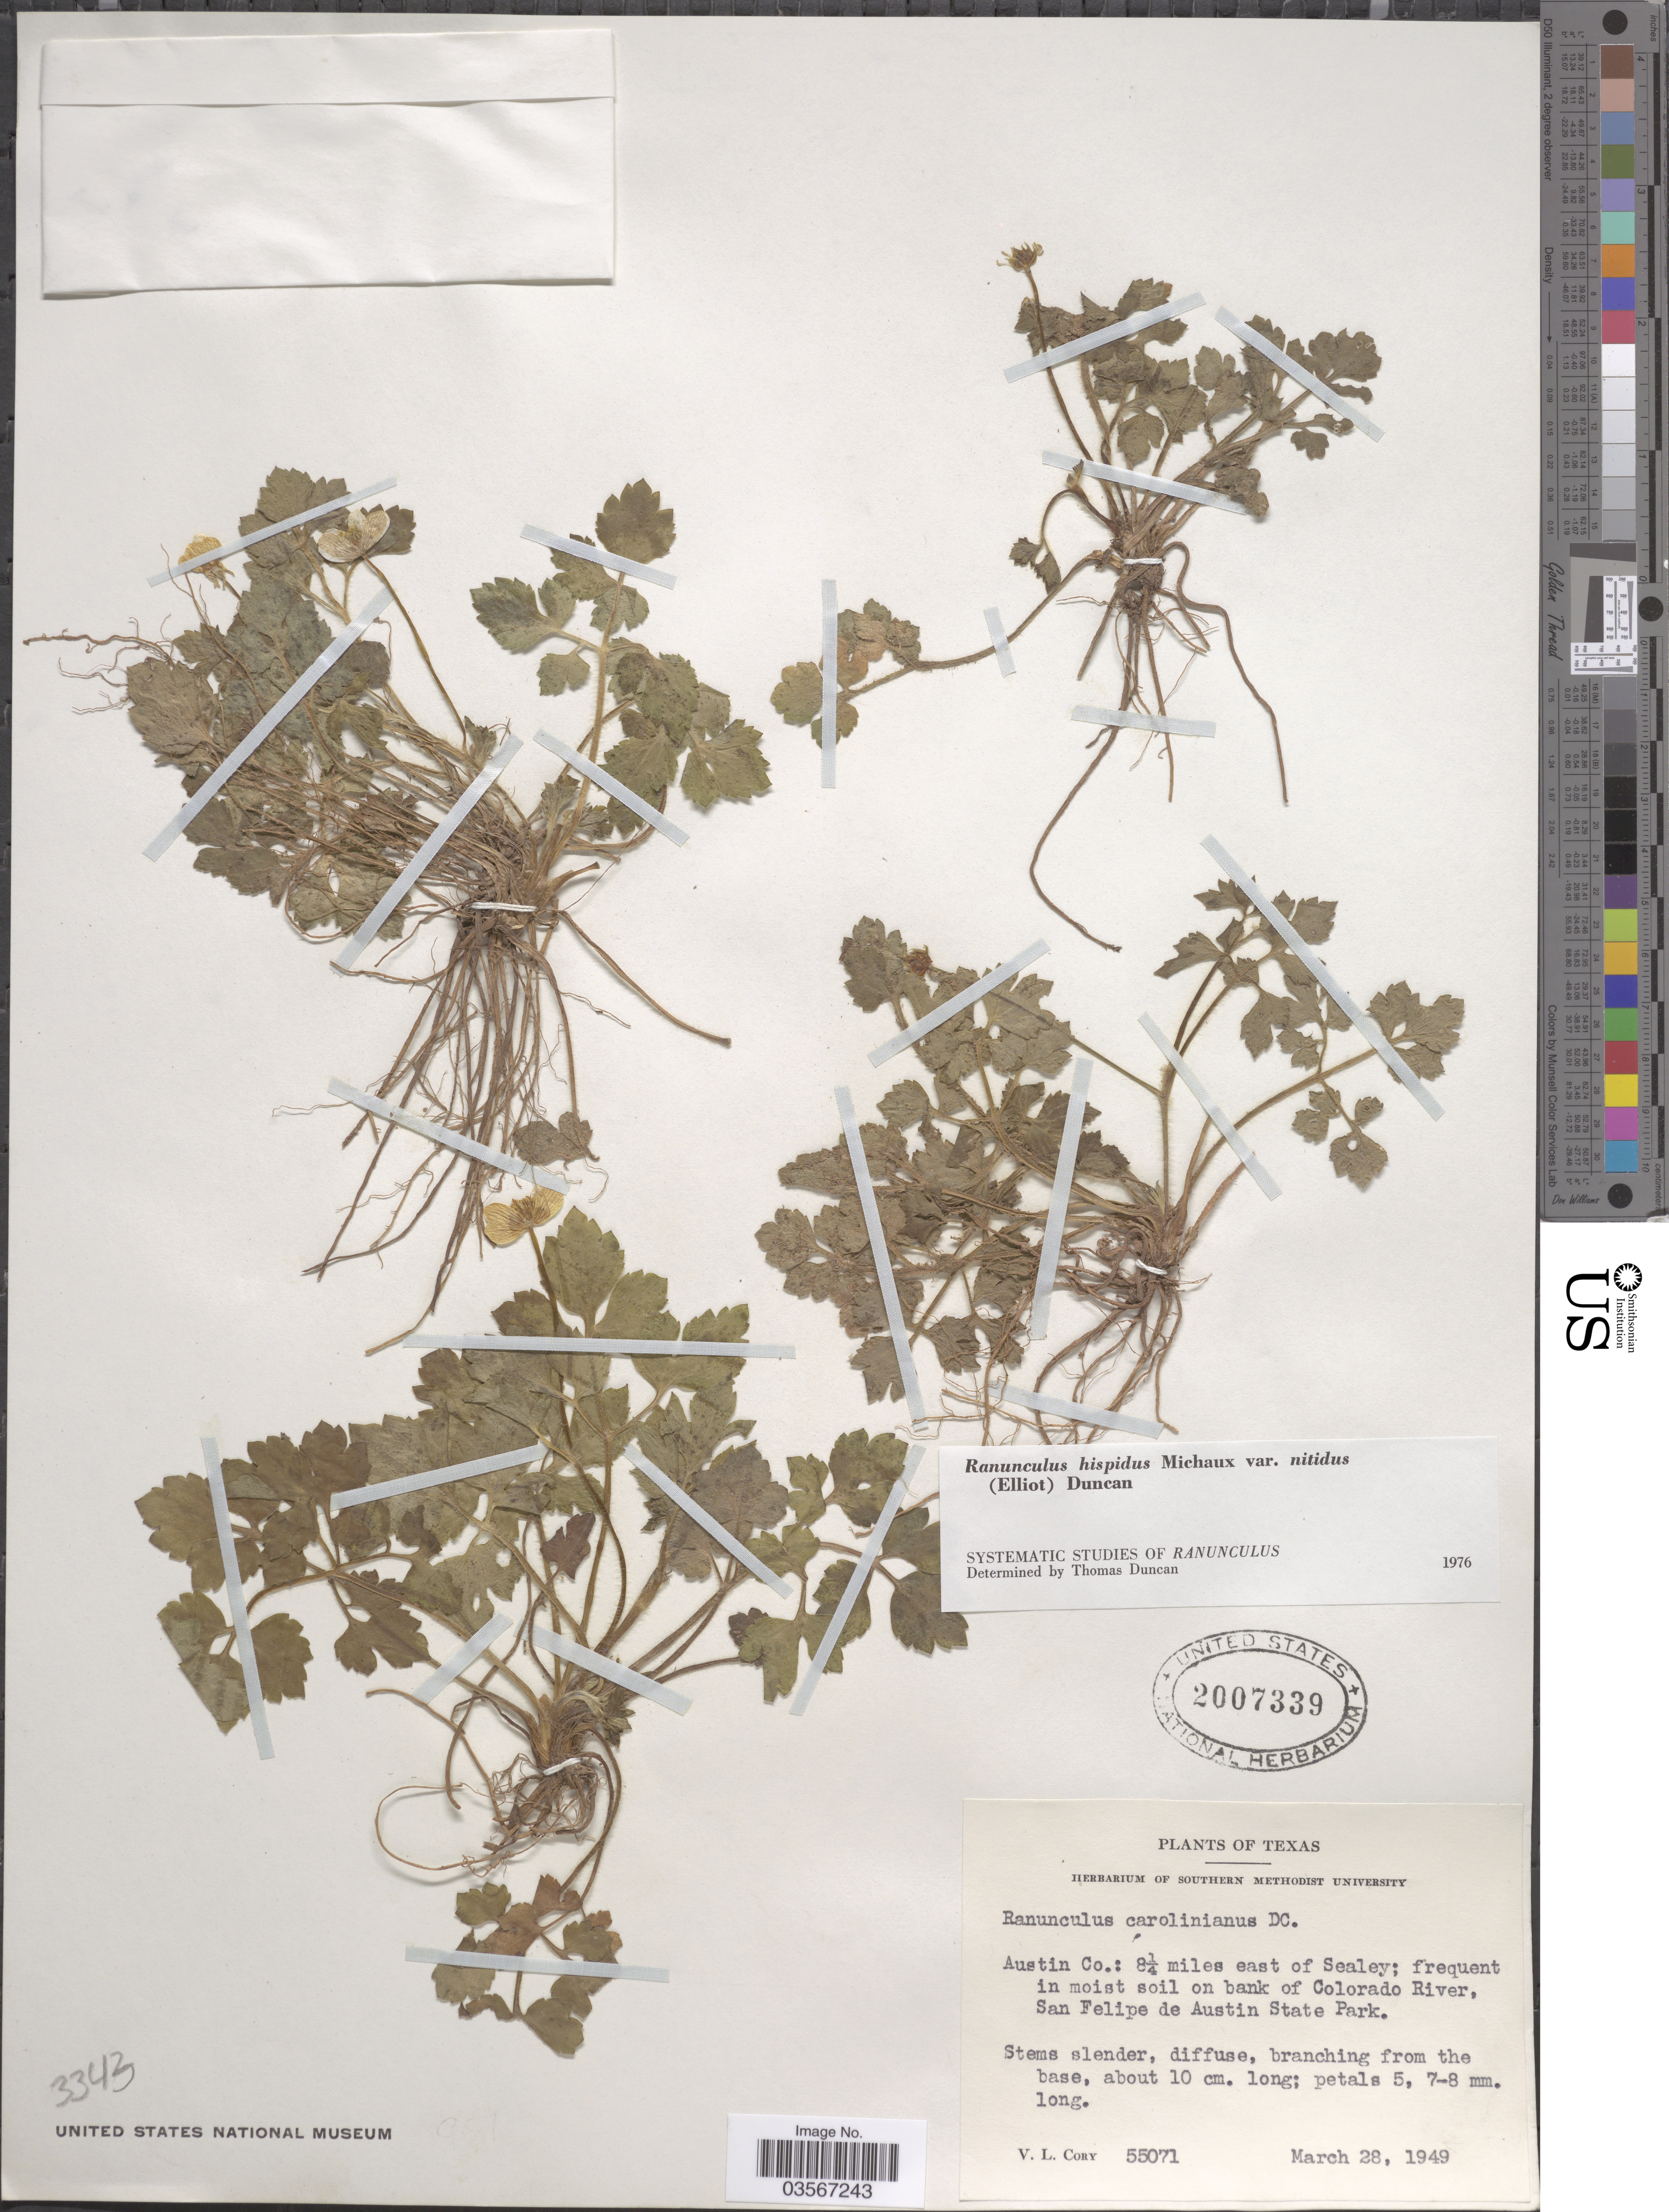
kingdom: Plantae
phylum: Tracheophyta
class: Magnoliopsida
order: Ranunculales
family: Ranunculaceae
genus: Ranunculus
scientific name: Ranunculus hispidus var. nitidus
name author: (Chapm.) T. Duncan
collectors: V. Cory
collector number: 55071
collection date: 1949-03-28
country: United States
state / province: Texas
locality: Austin Co.: 8¼ miles east of Sealey; bank of Colorado River, San Felipe de Austin State Park.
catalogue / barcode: US 2007339